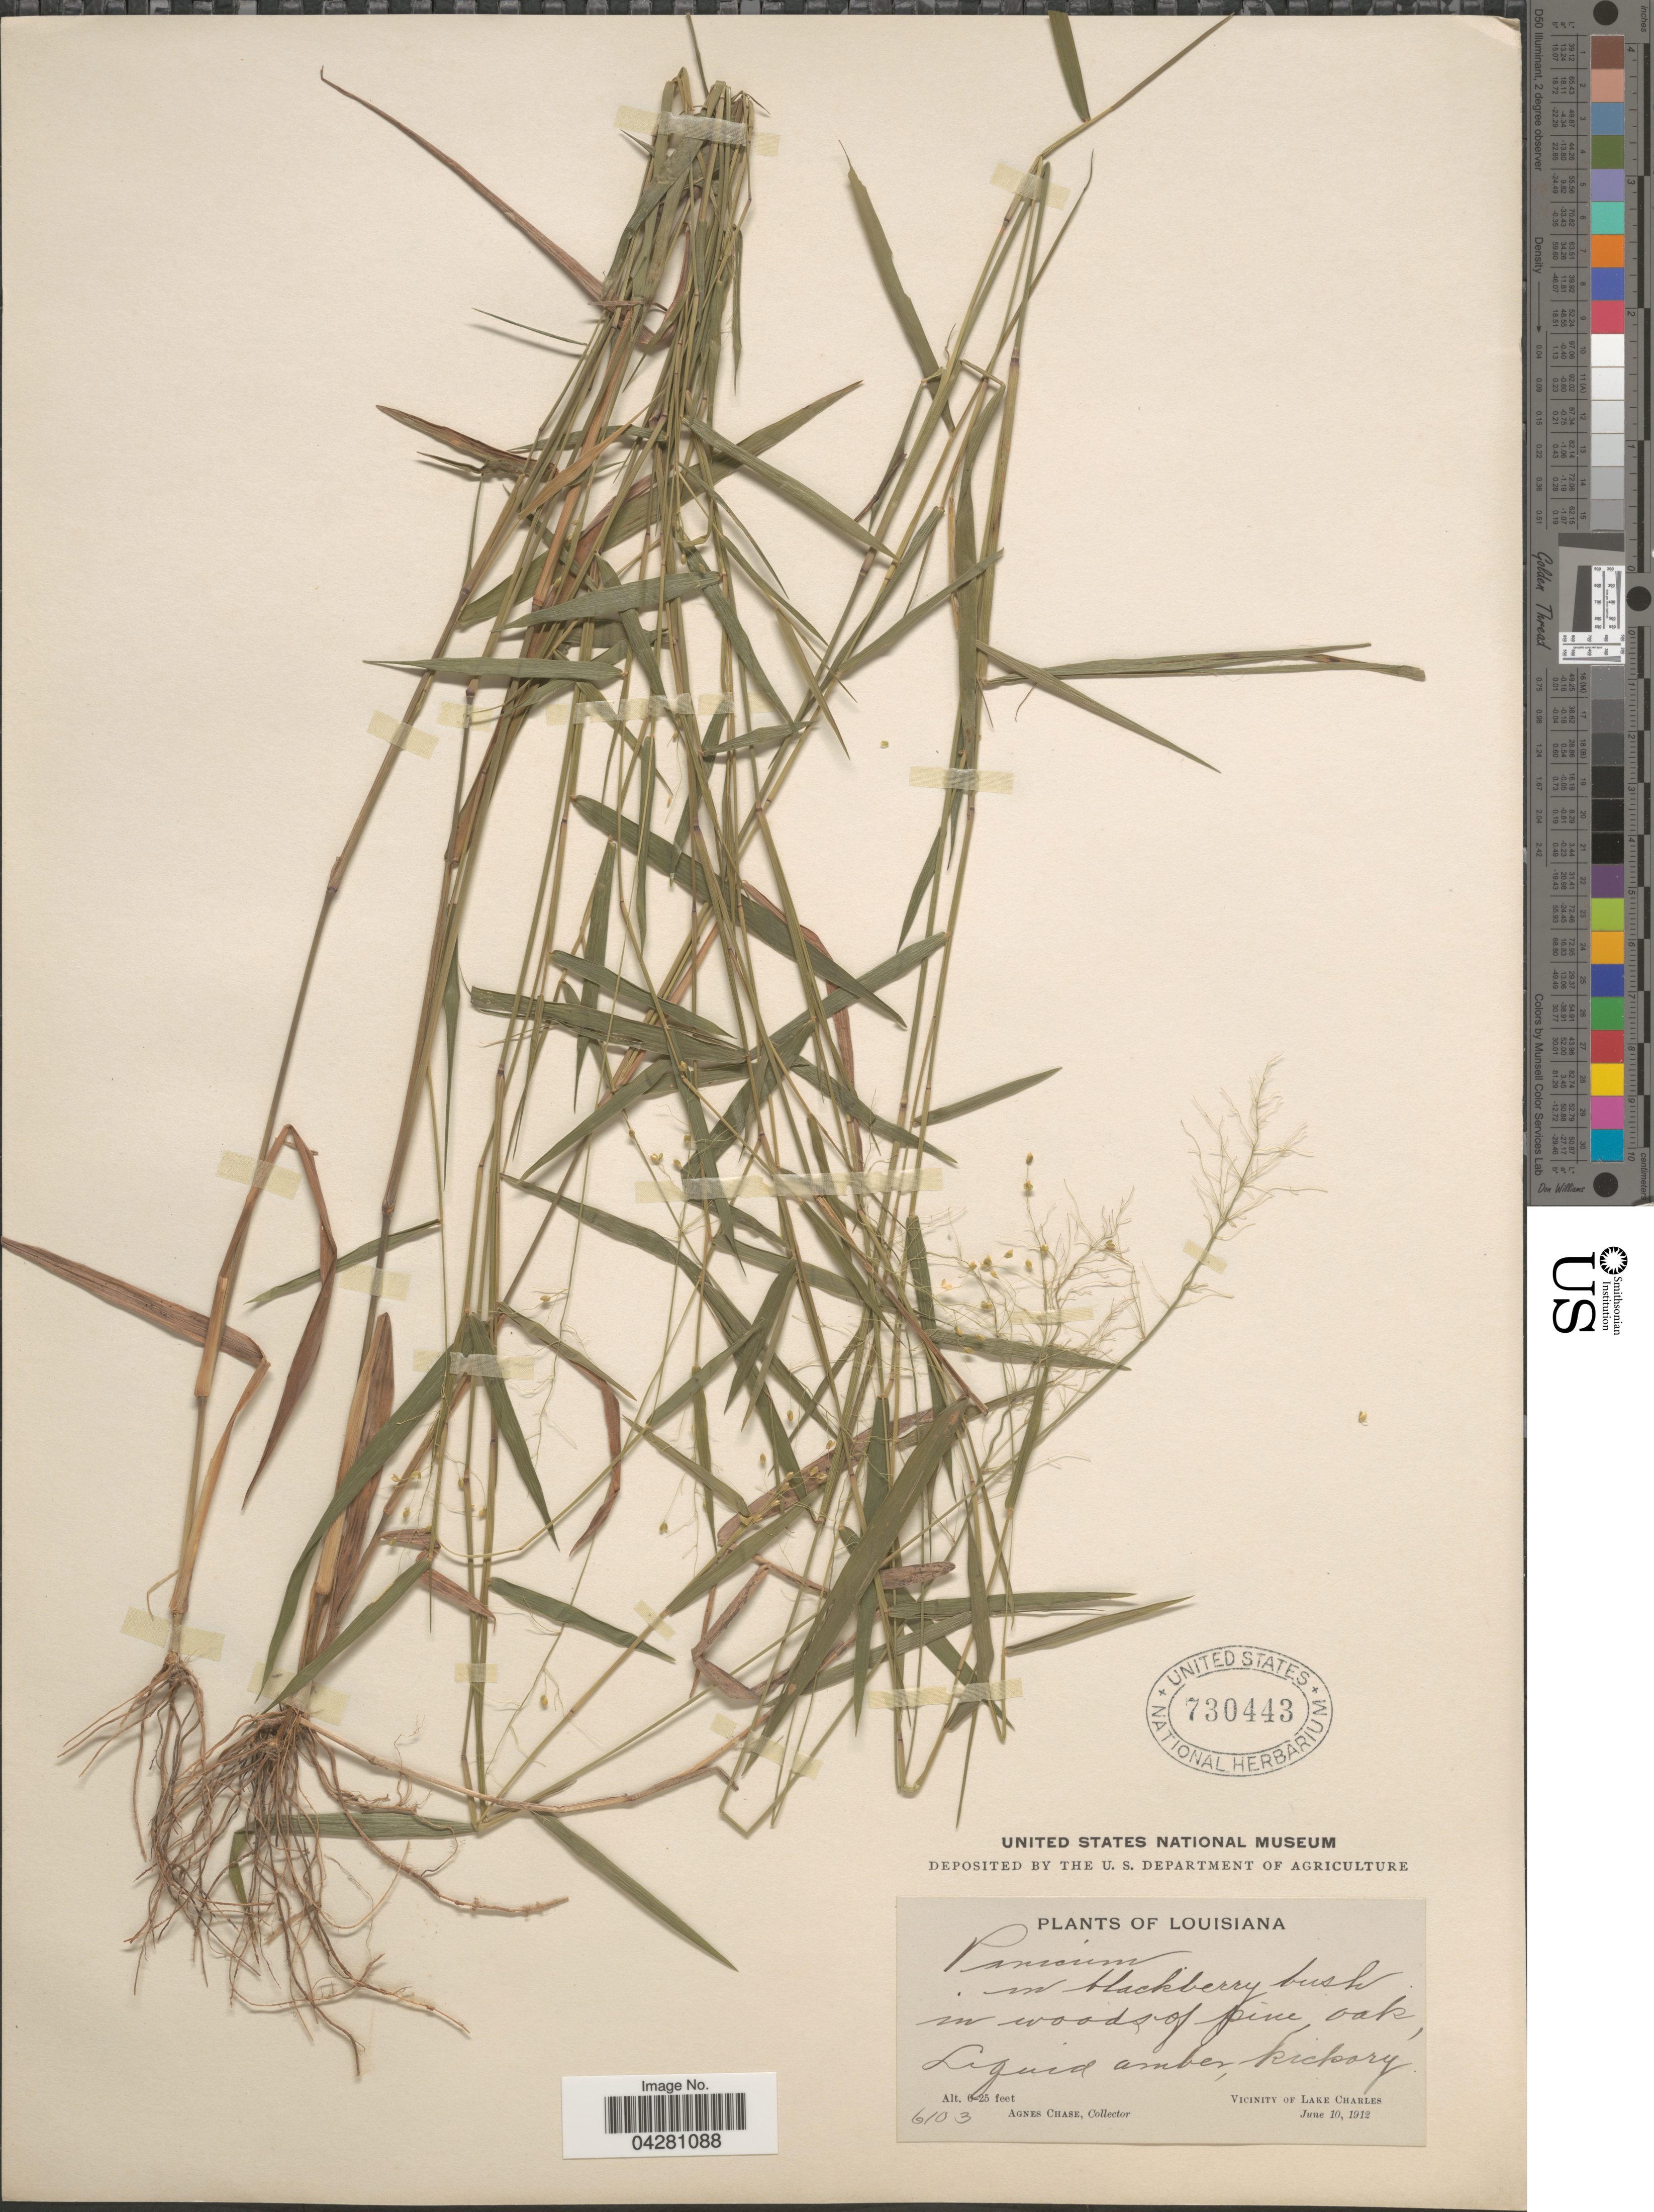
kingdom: Plantae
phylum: Tracheophyta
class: Liliopsida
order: Poales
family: Poaceae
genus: Dichanthelium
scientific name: Dichanthelium dichotomum var. dichotomum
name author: (L.) Gould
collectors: A. Chase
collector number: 6103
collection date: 1912-06-10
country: United States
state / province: Louisiana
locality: Liquid amber, hickory. Vicinity of Lake Charles.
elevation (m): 0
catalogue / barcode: US 730443